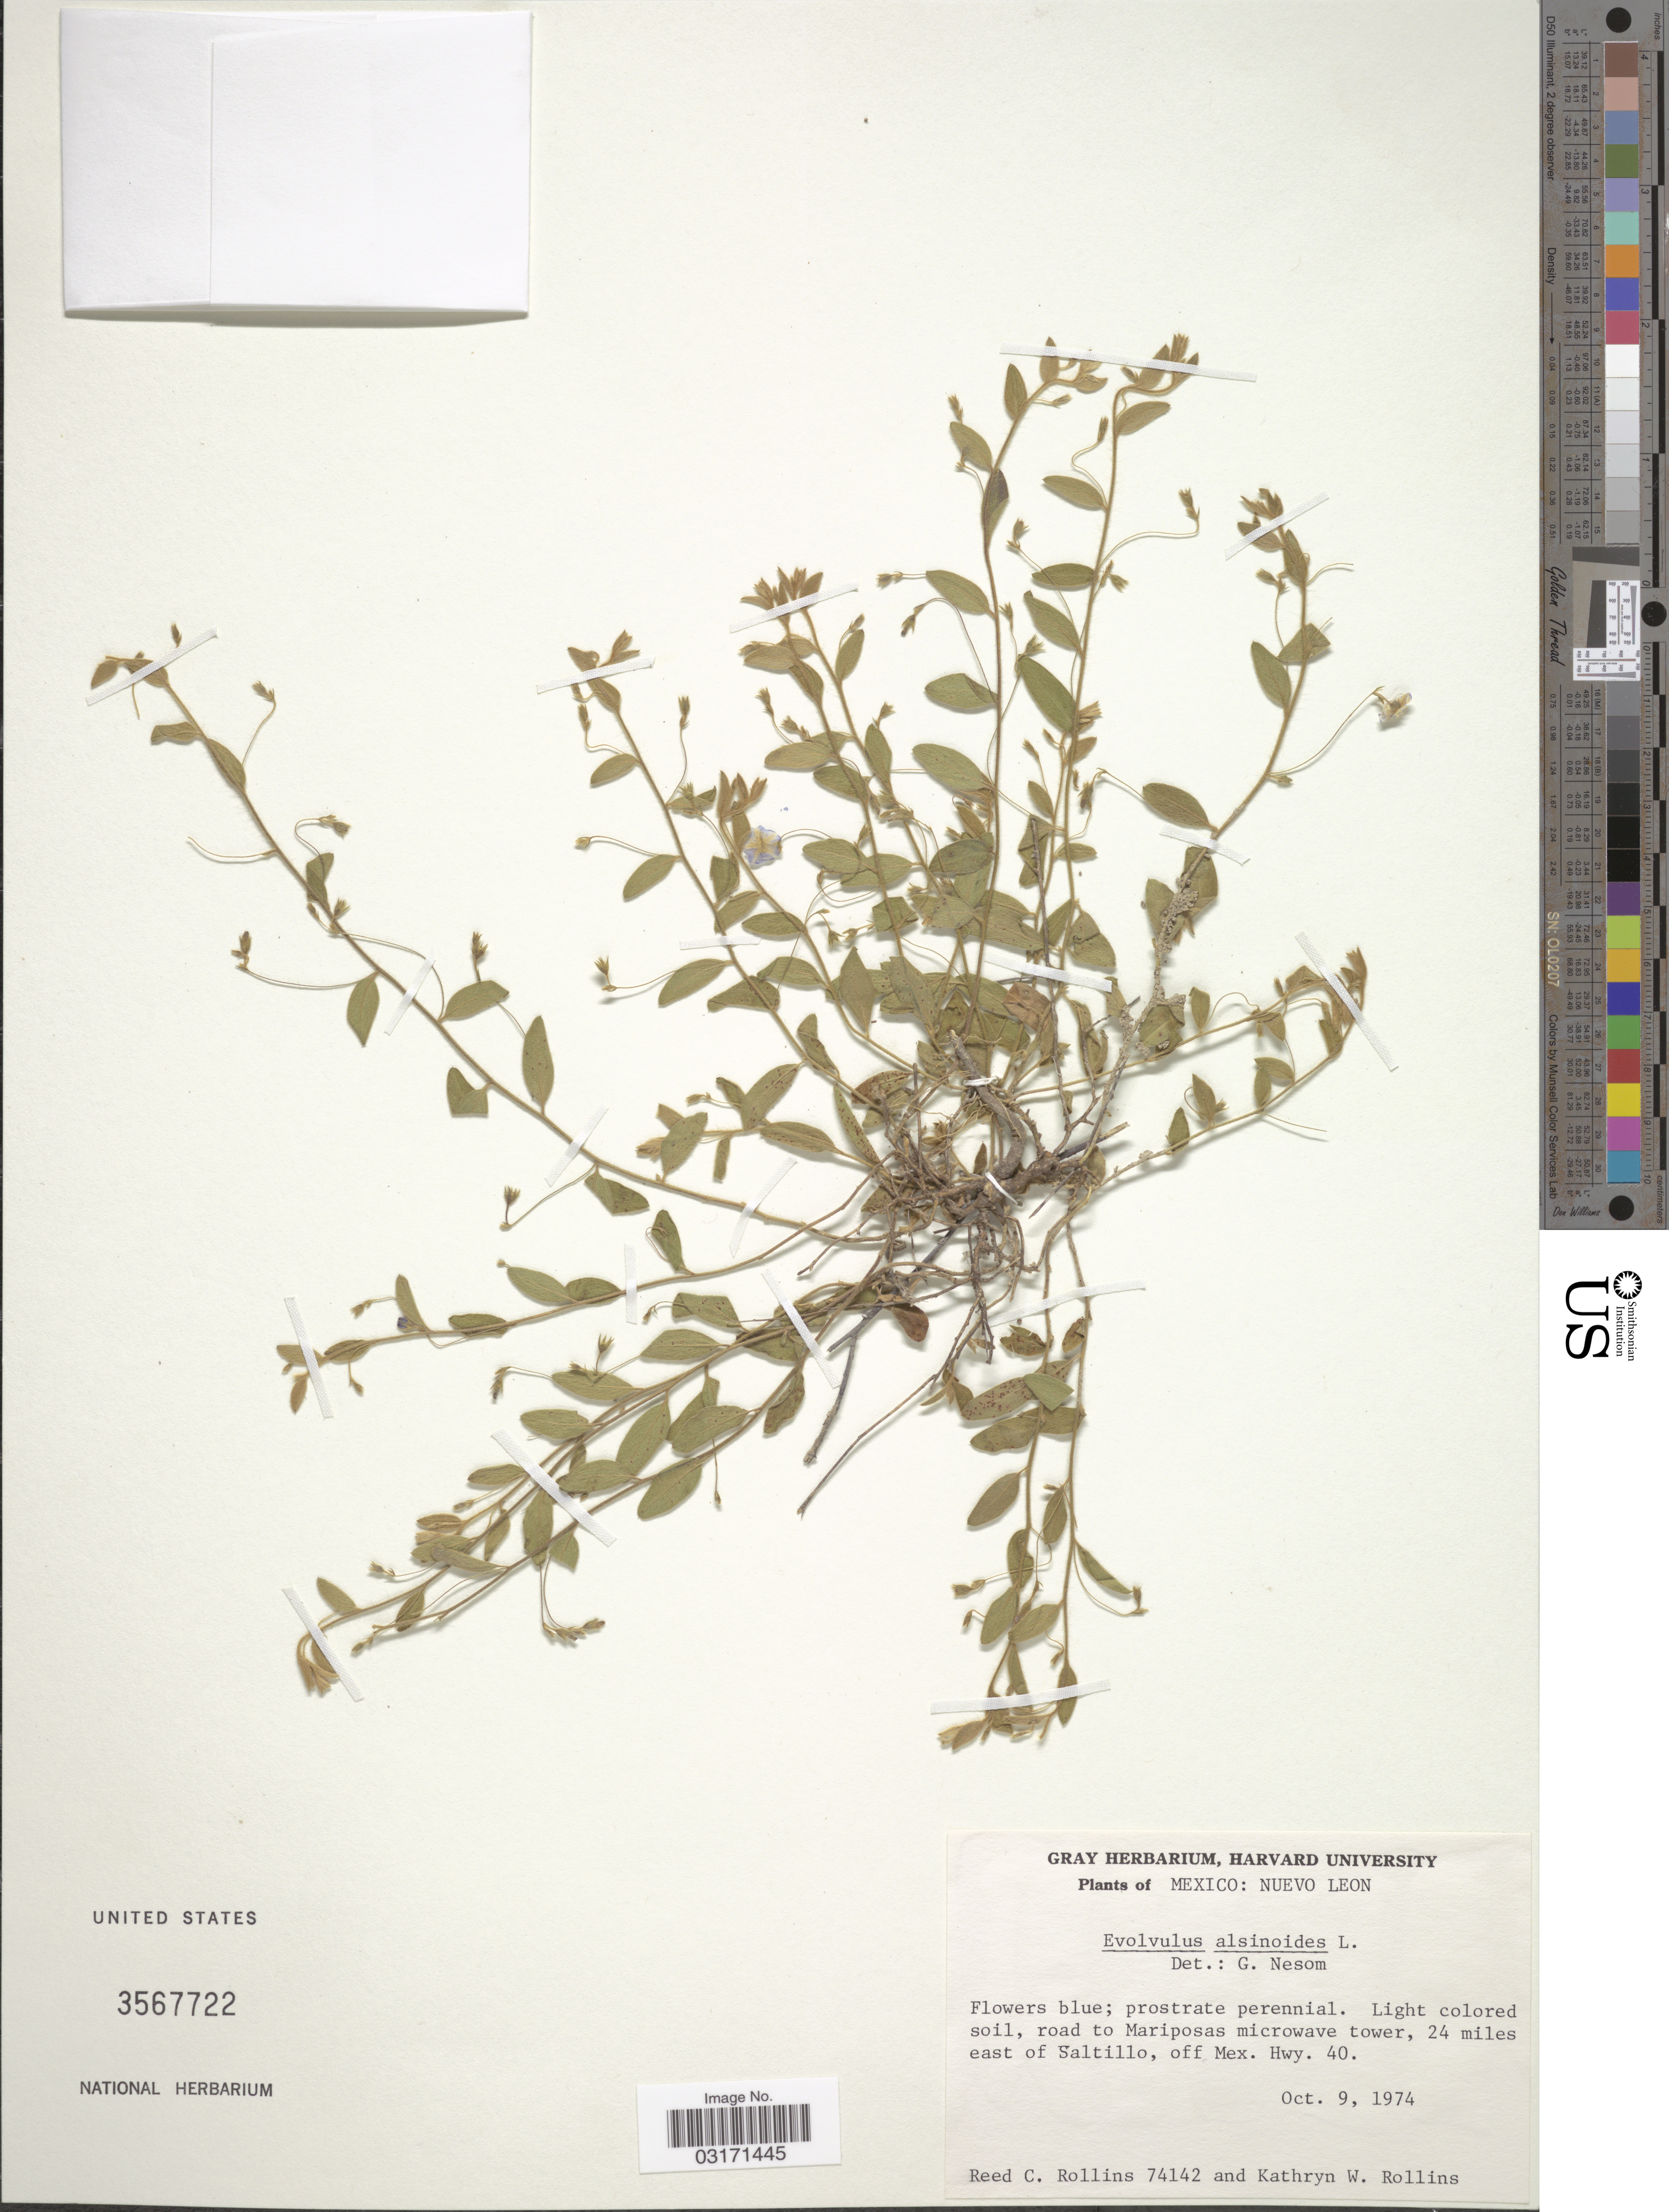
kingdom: Plantae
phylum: Tracheophyta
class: Magnoliopsida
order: Solanales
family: Convolvulaceae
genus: Evolvulus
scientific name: Evolvulus alsinoides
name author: (L.) L.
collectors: R. C. Rollins & K. W. Rollins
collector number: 74142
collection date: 1974-10-09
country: Mexico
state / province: Nuevo León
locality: Road to Mariposas microwave tower, 24 miles east of Saltillo, off Mex. Hwy. 40.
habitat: light colored soil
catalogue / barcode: US 3567722